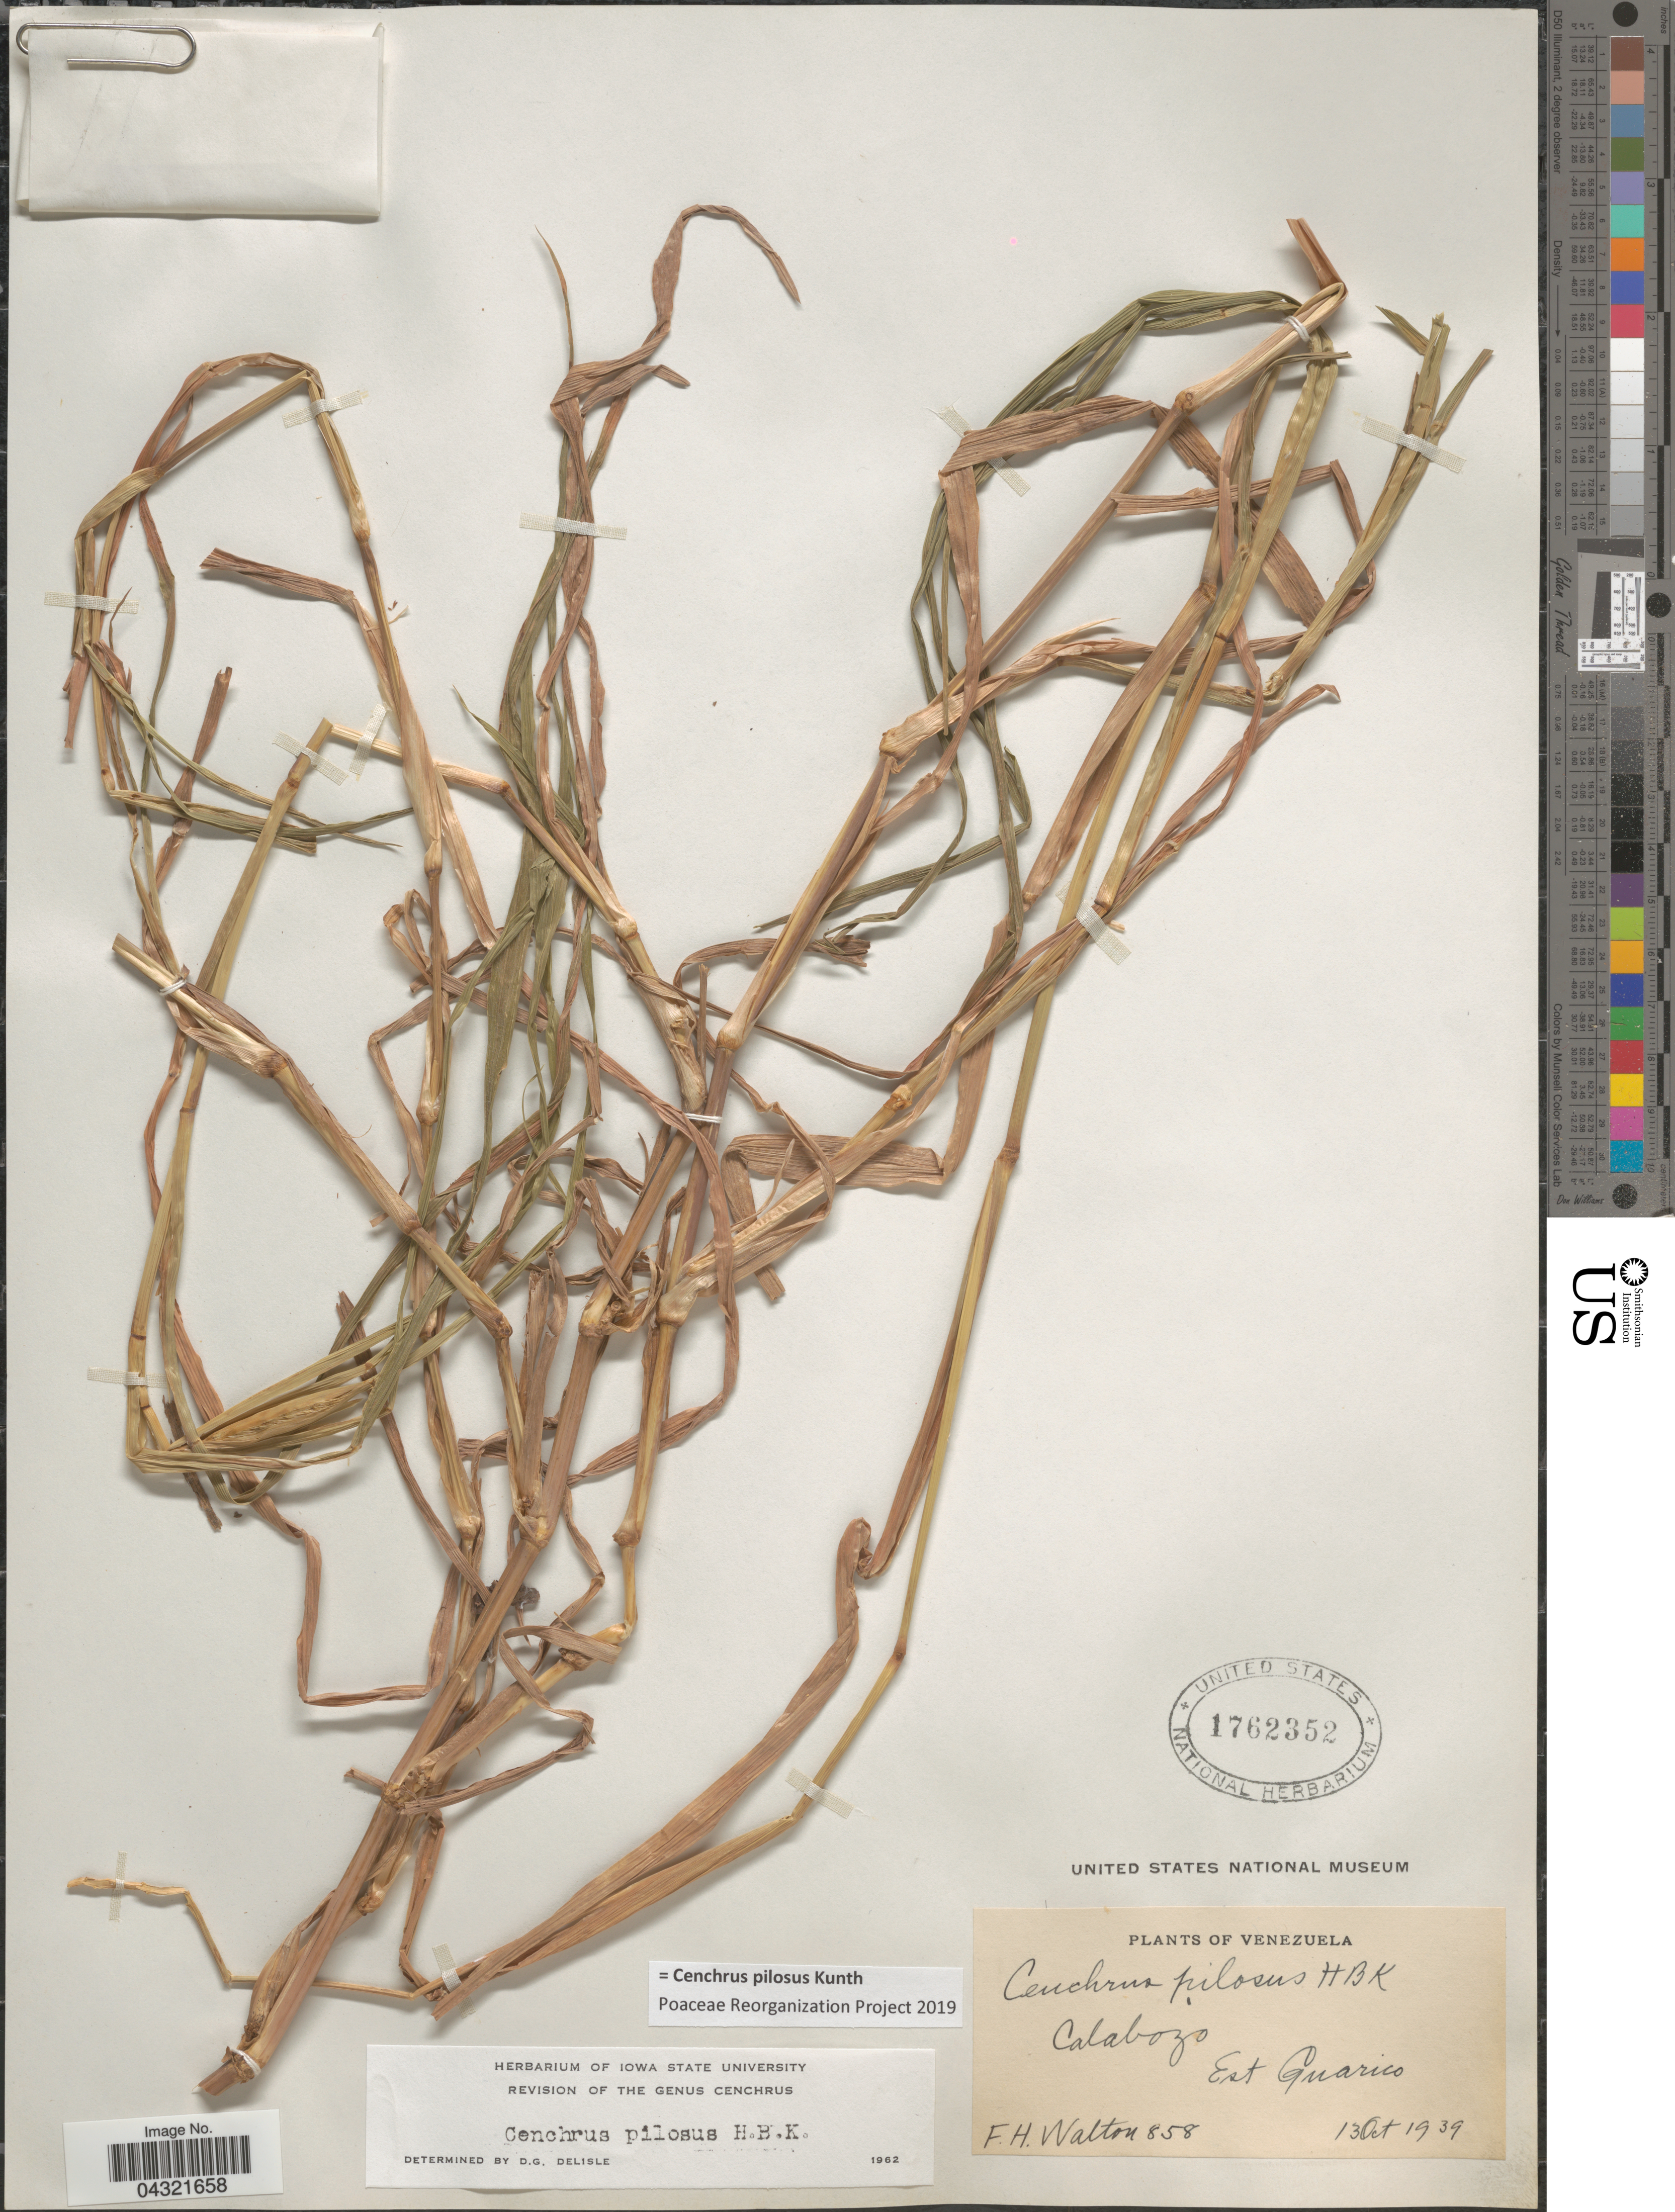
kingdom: Plantae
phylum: Tracheophyta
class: Liliopsida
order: Poales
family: Poaceae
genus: Cenchrus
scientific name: Cenchrus pilosus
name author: Kunth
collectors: F. Walton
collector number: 858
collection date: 1939-10-13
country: Venezuela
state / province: Guarico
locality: Calabozo.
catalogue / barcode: US 1762352